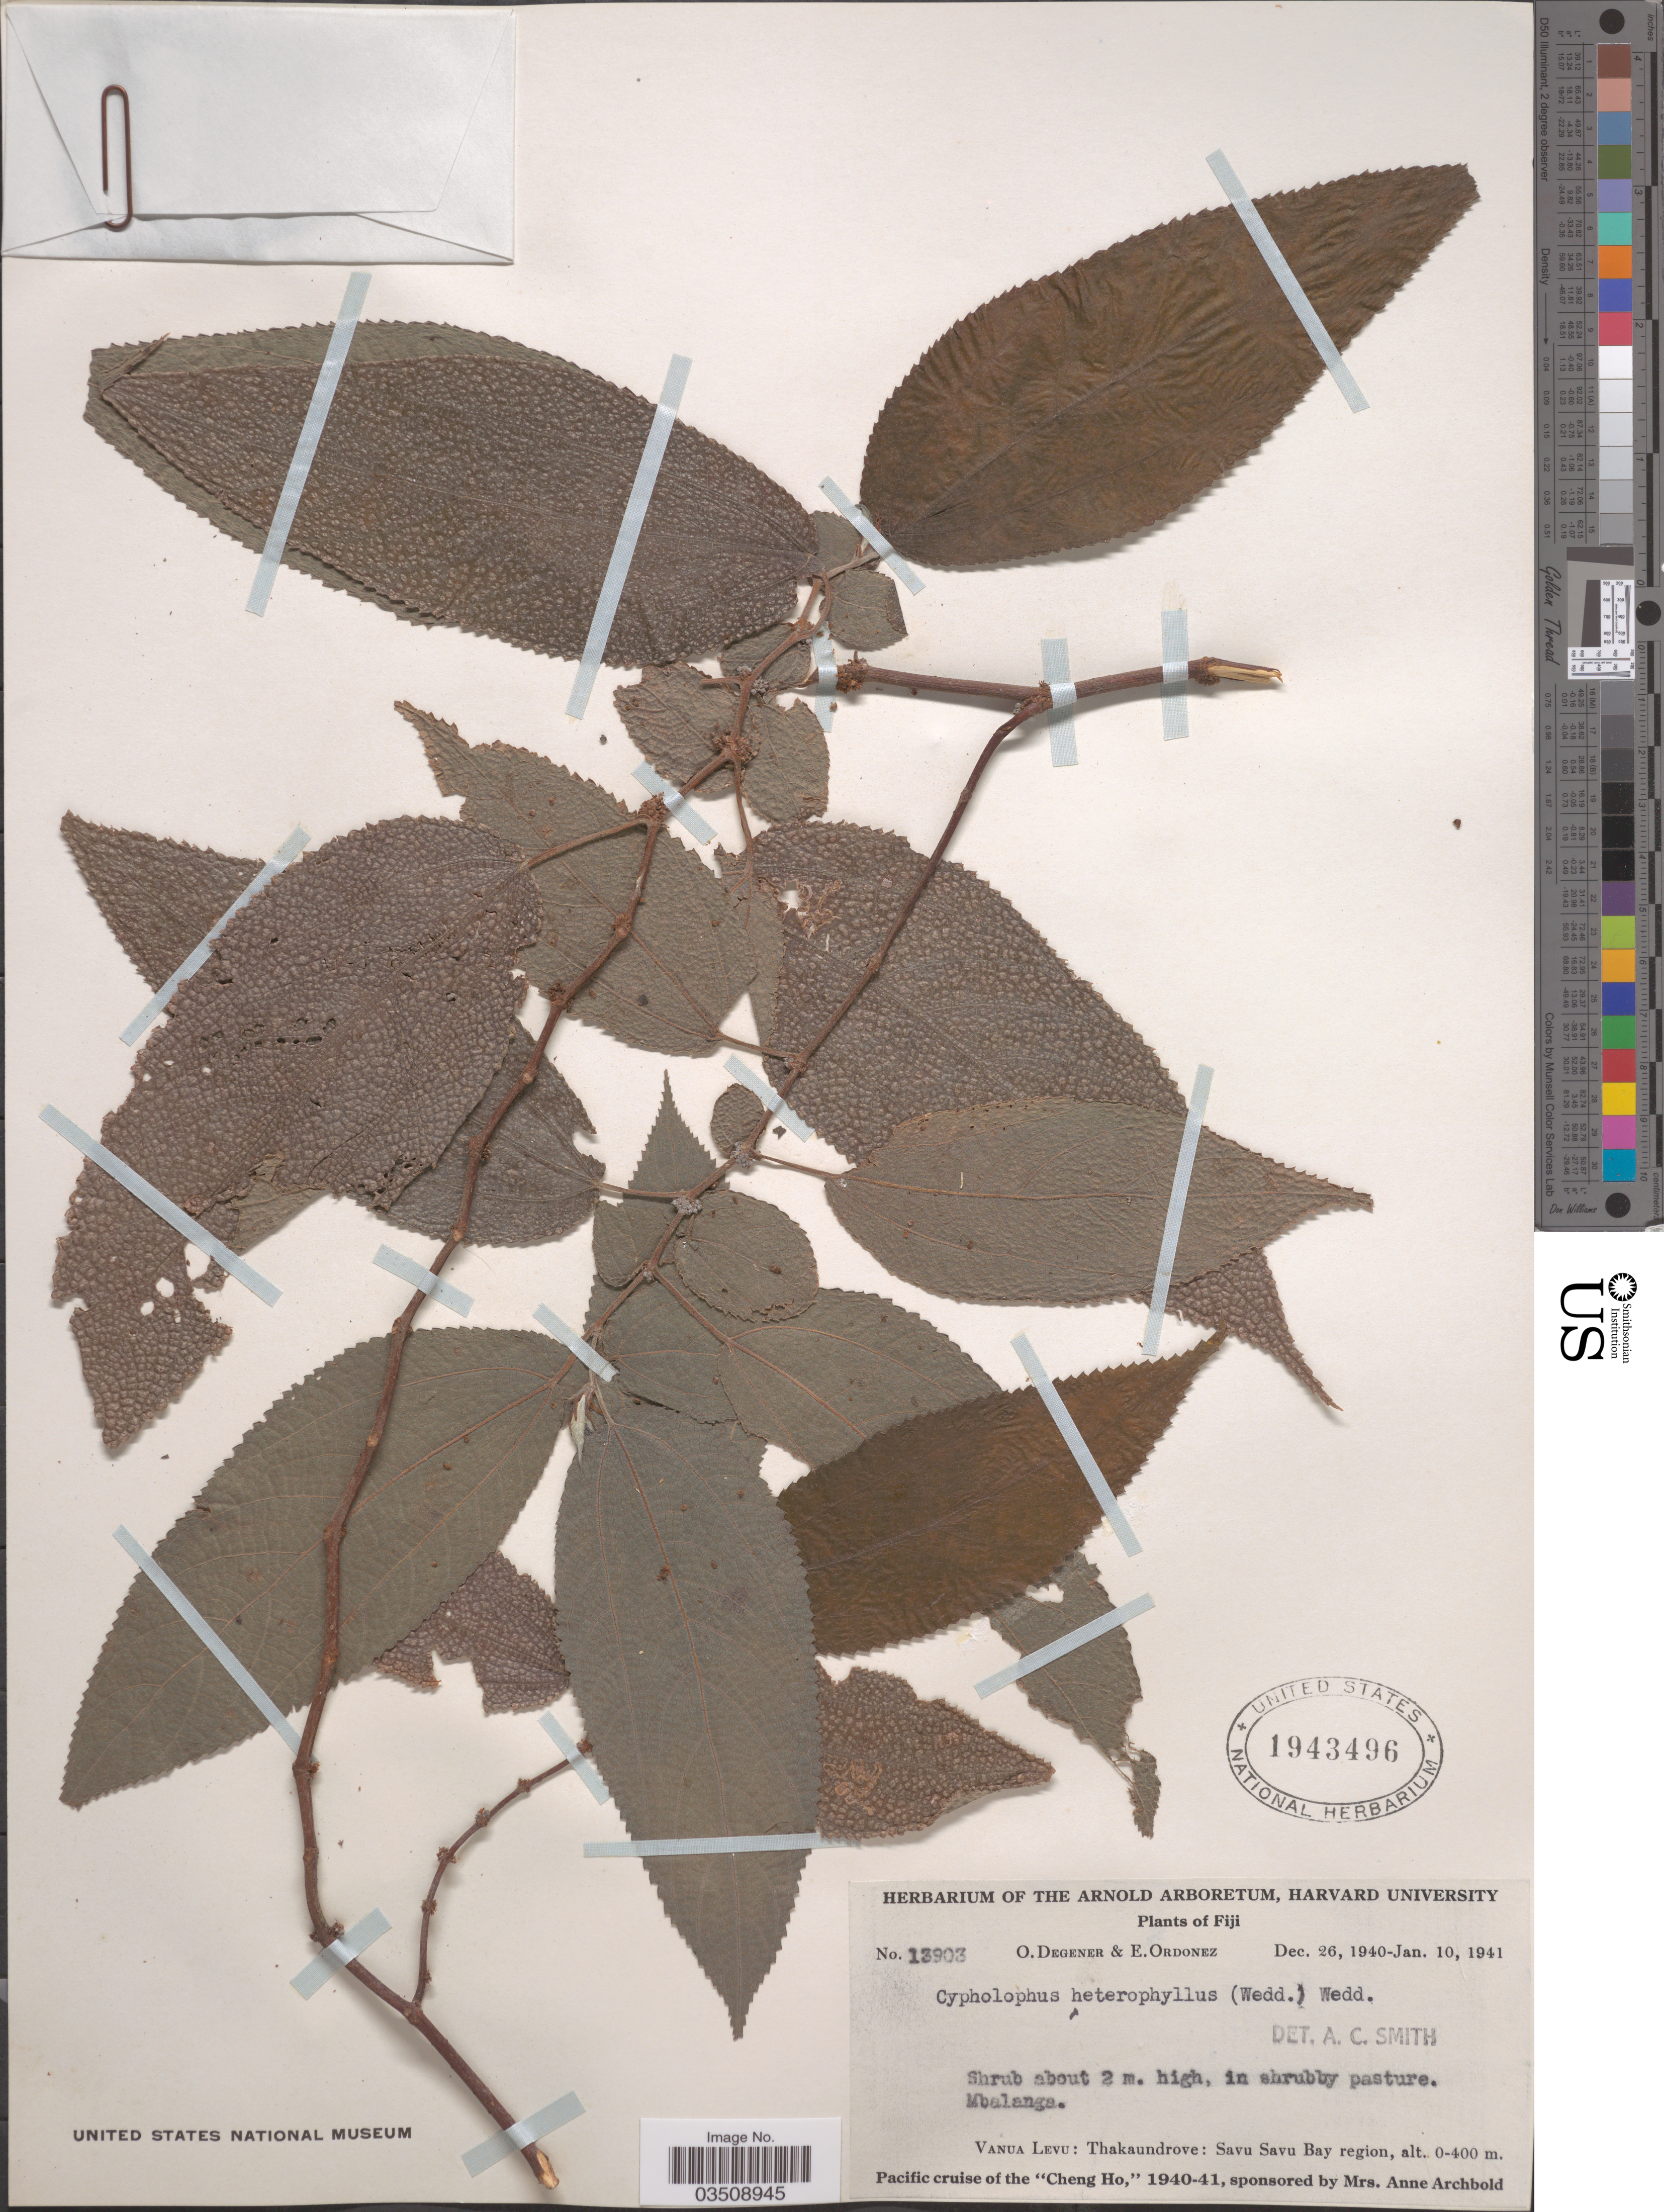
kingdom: Plantae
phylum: Tracheophyta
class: Magnoliopsida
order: Rosales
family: Urticaceae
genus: Cypholophus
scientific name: Cypholophus heterophyllus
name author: Wedd.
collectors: O. Degener & E. Ordonez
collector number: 13903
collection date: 1940-12-26/1941-01-10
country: Fiji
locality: Vanua Levu: Thakaundrove: Savu Savu Bay region.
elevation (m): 0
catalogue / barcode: US 1943496